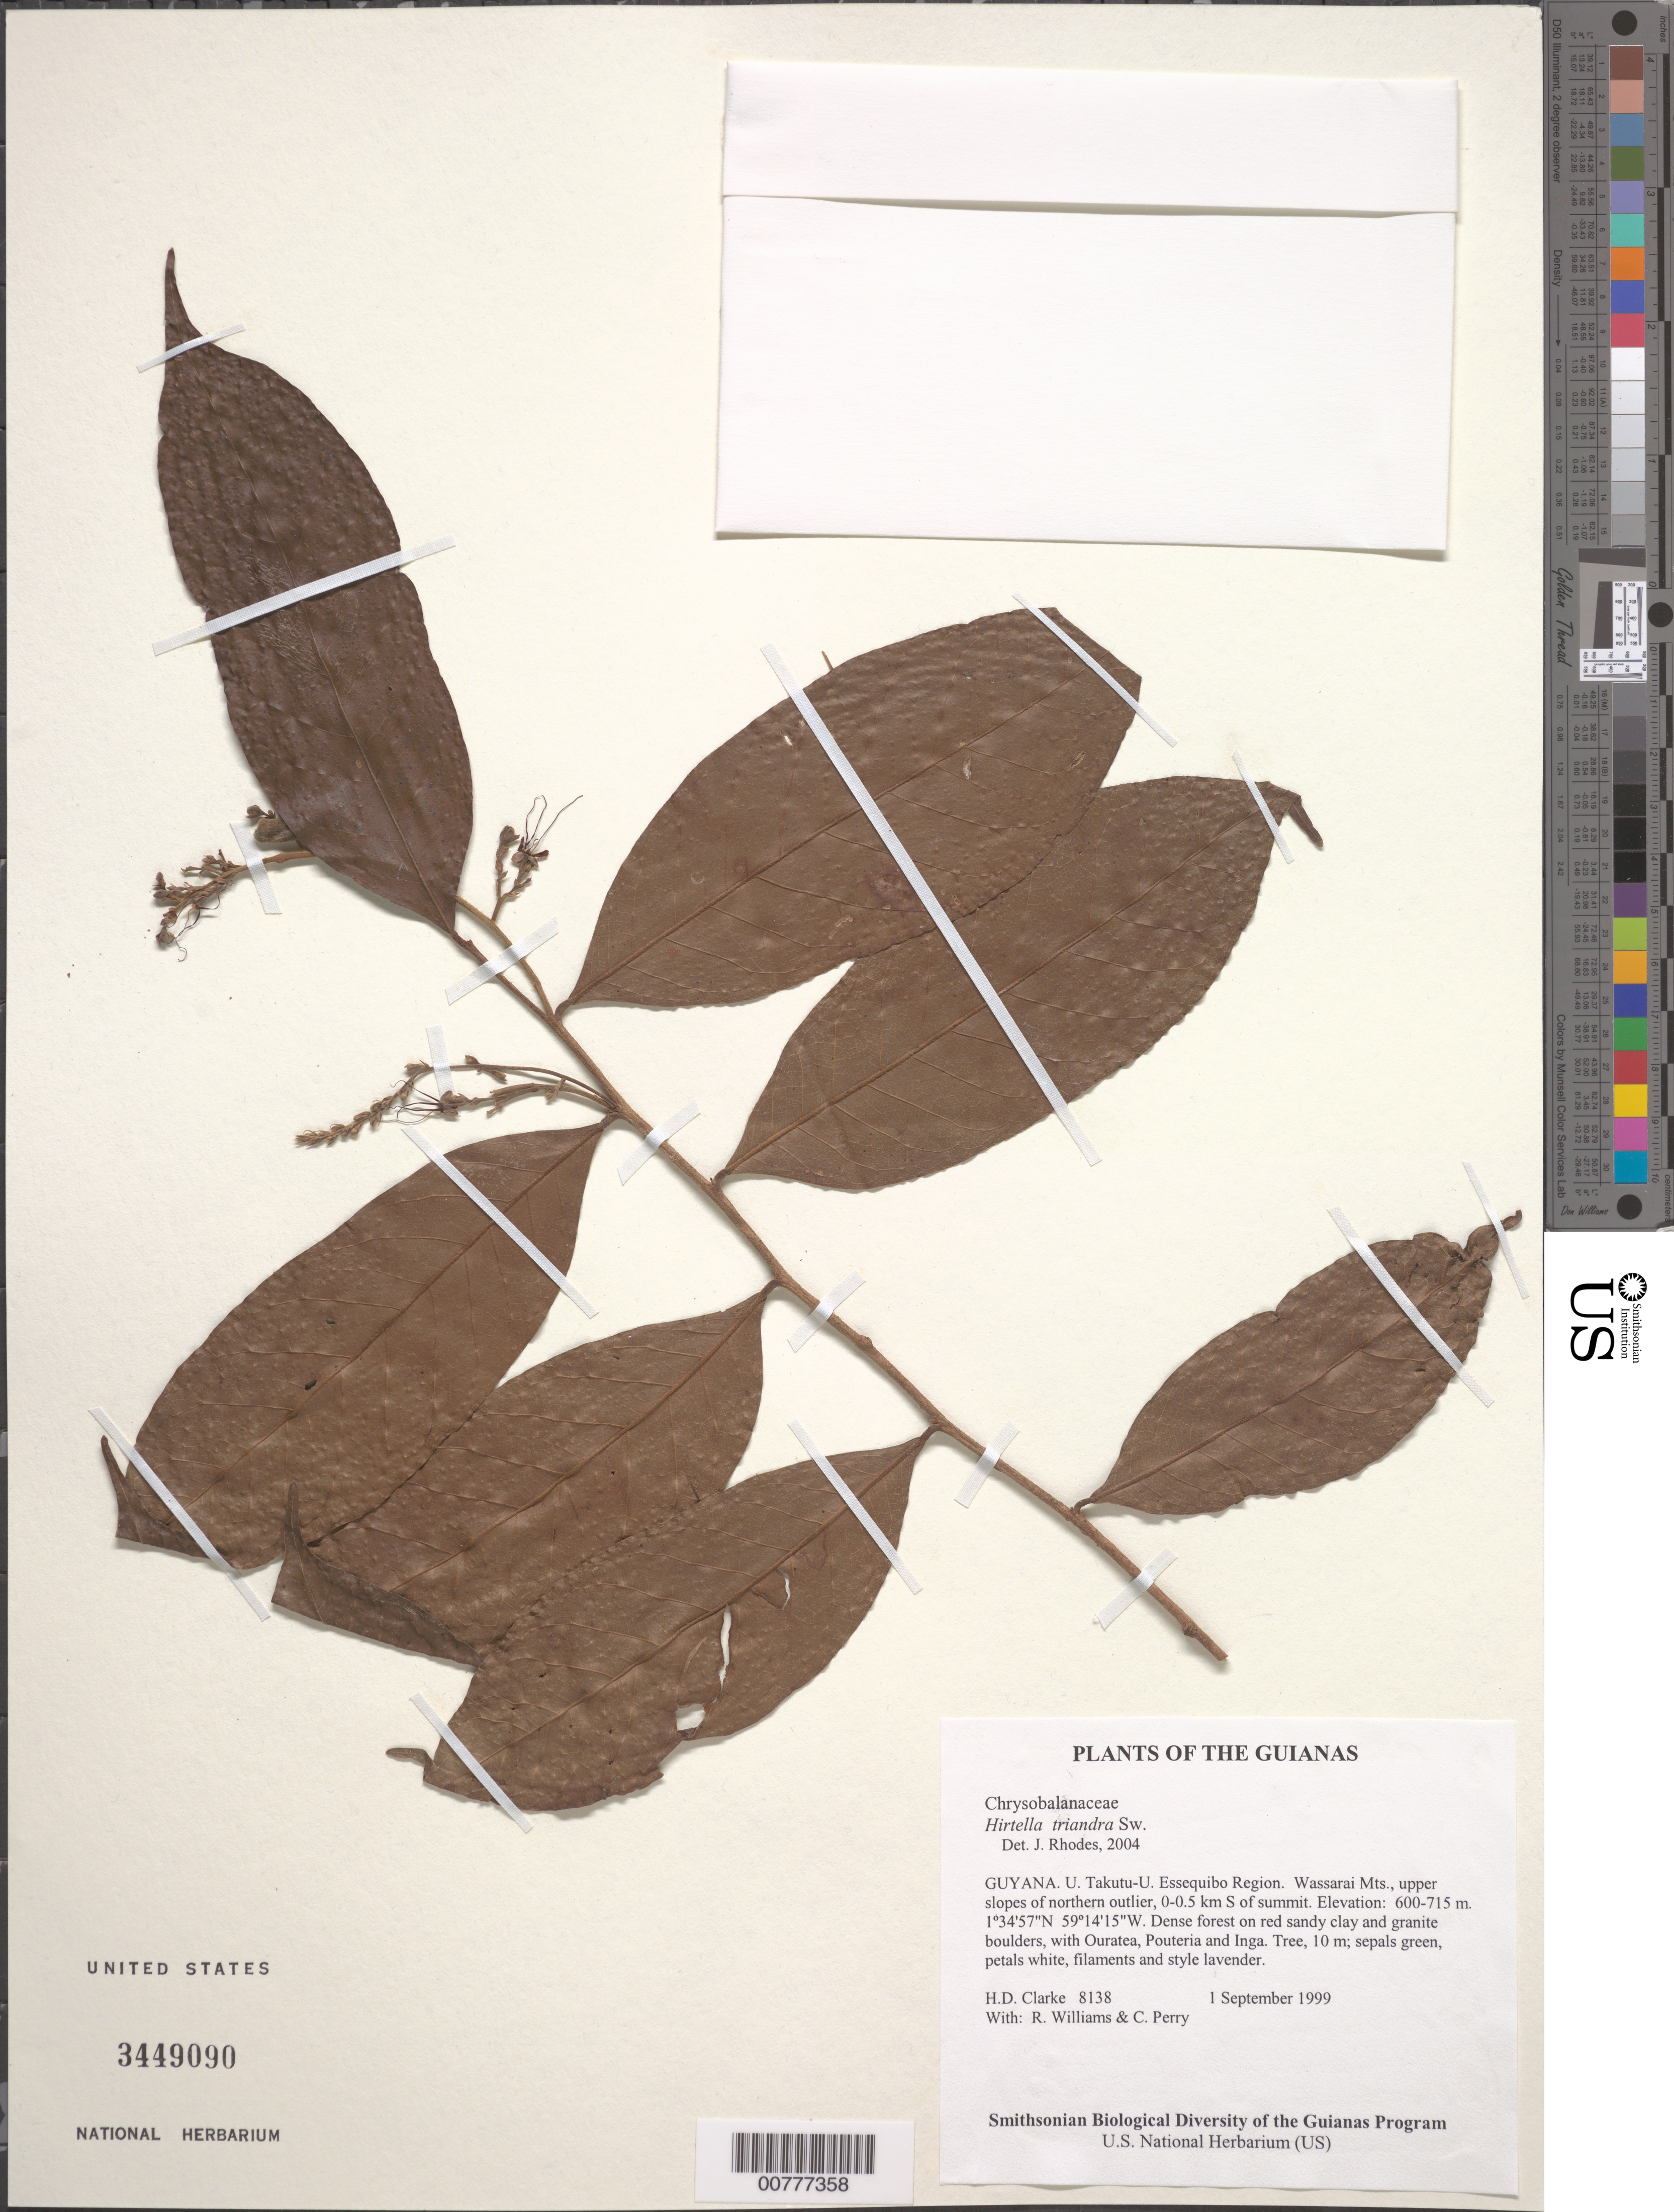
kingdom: Plantae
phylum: Tracheophyta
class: Magnoliopsida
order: Malpighiales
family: Chrysobalanaceae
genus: Hirtella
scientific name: Hirtella triandra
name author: Sw.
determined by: Rhodes, J.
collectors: H. D. Clarke, R. Williams & C. Perry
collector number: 8138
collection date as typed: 1 September 1999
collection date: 1999-09-01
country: Guyana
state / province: U. Takutu-U. Essequibo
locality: Wassarai Mts., upper slopes of northern outlier, 0-0.5 km S of summit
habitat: Dense forest on red sandy clay and granite boulders, with Ouratea, Pouteria and Inga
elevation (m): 600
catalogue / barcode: US 3449090